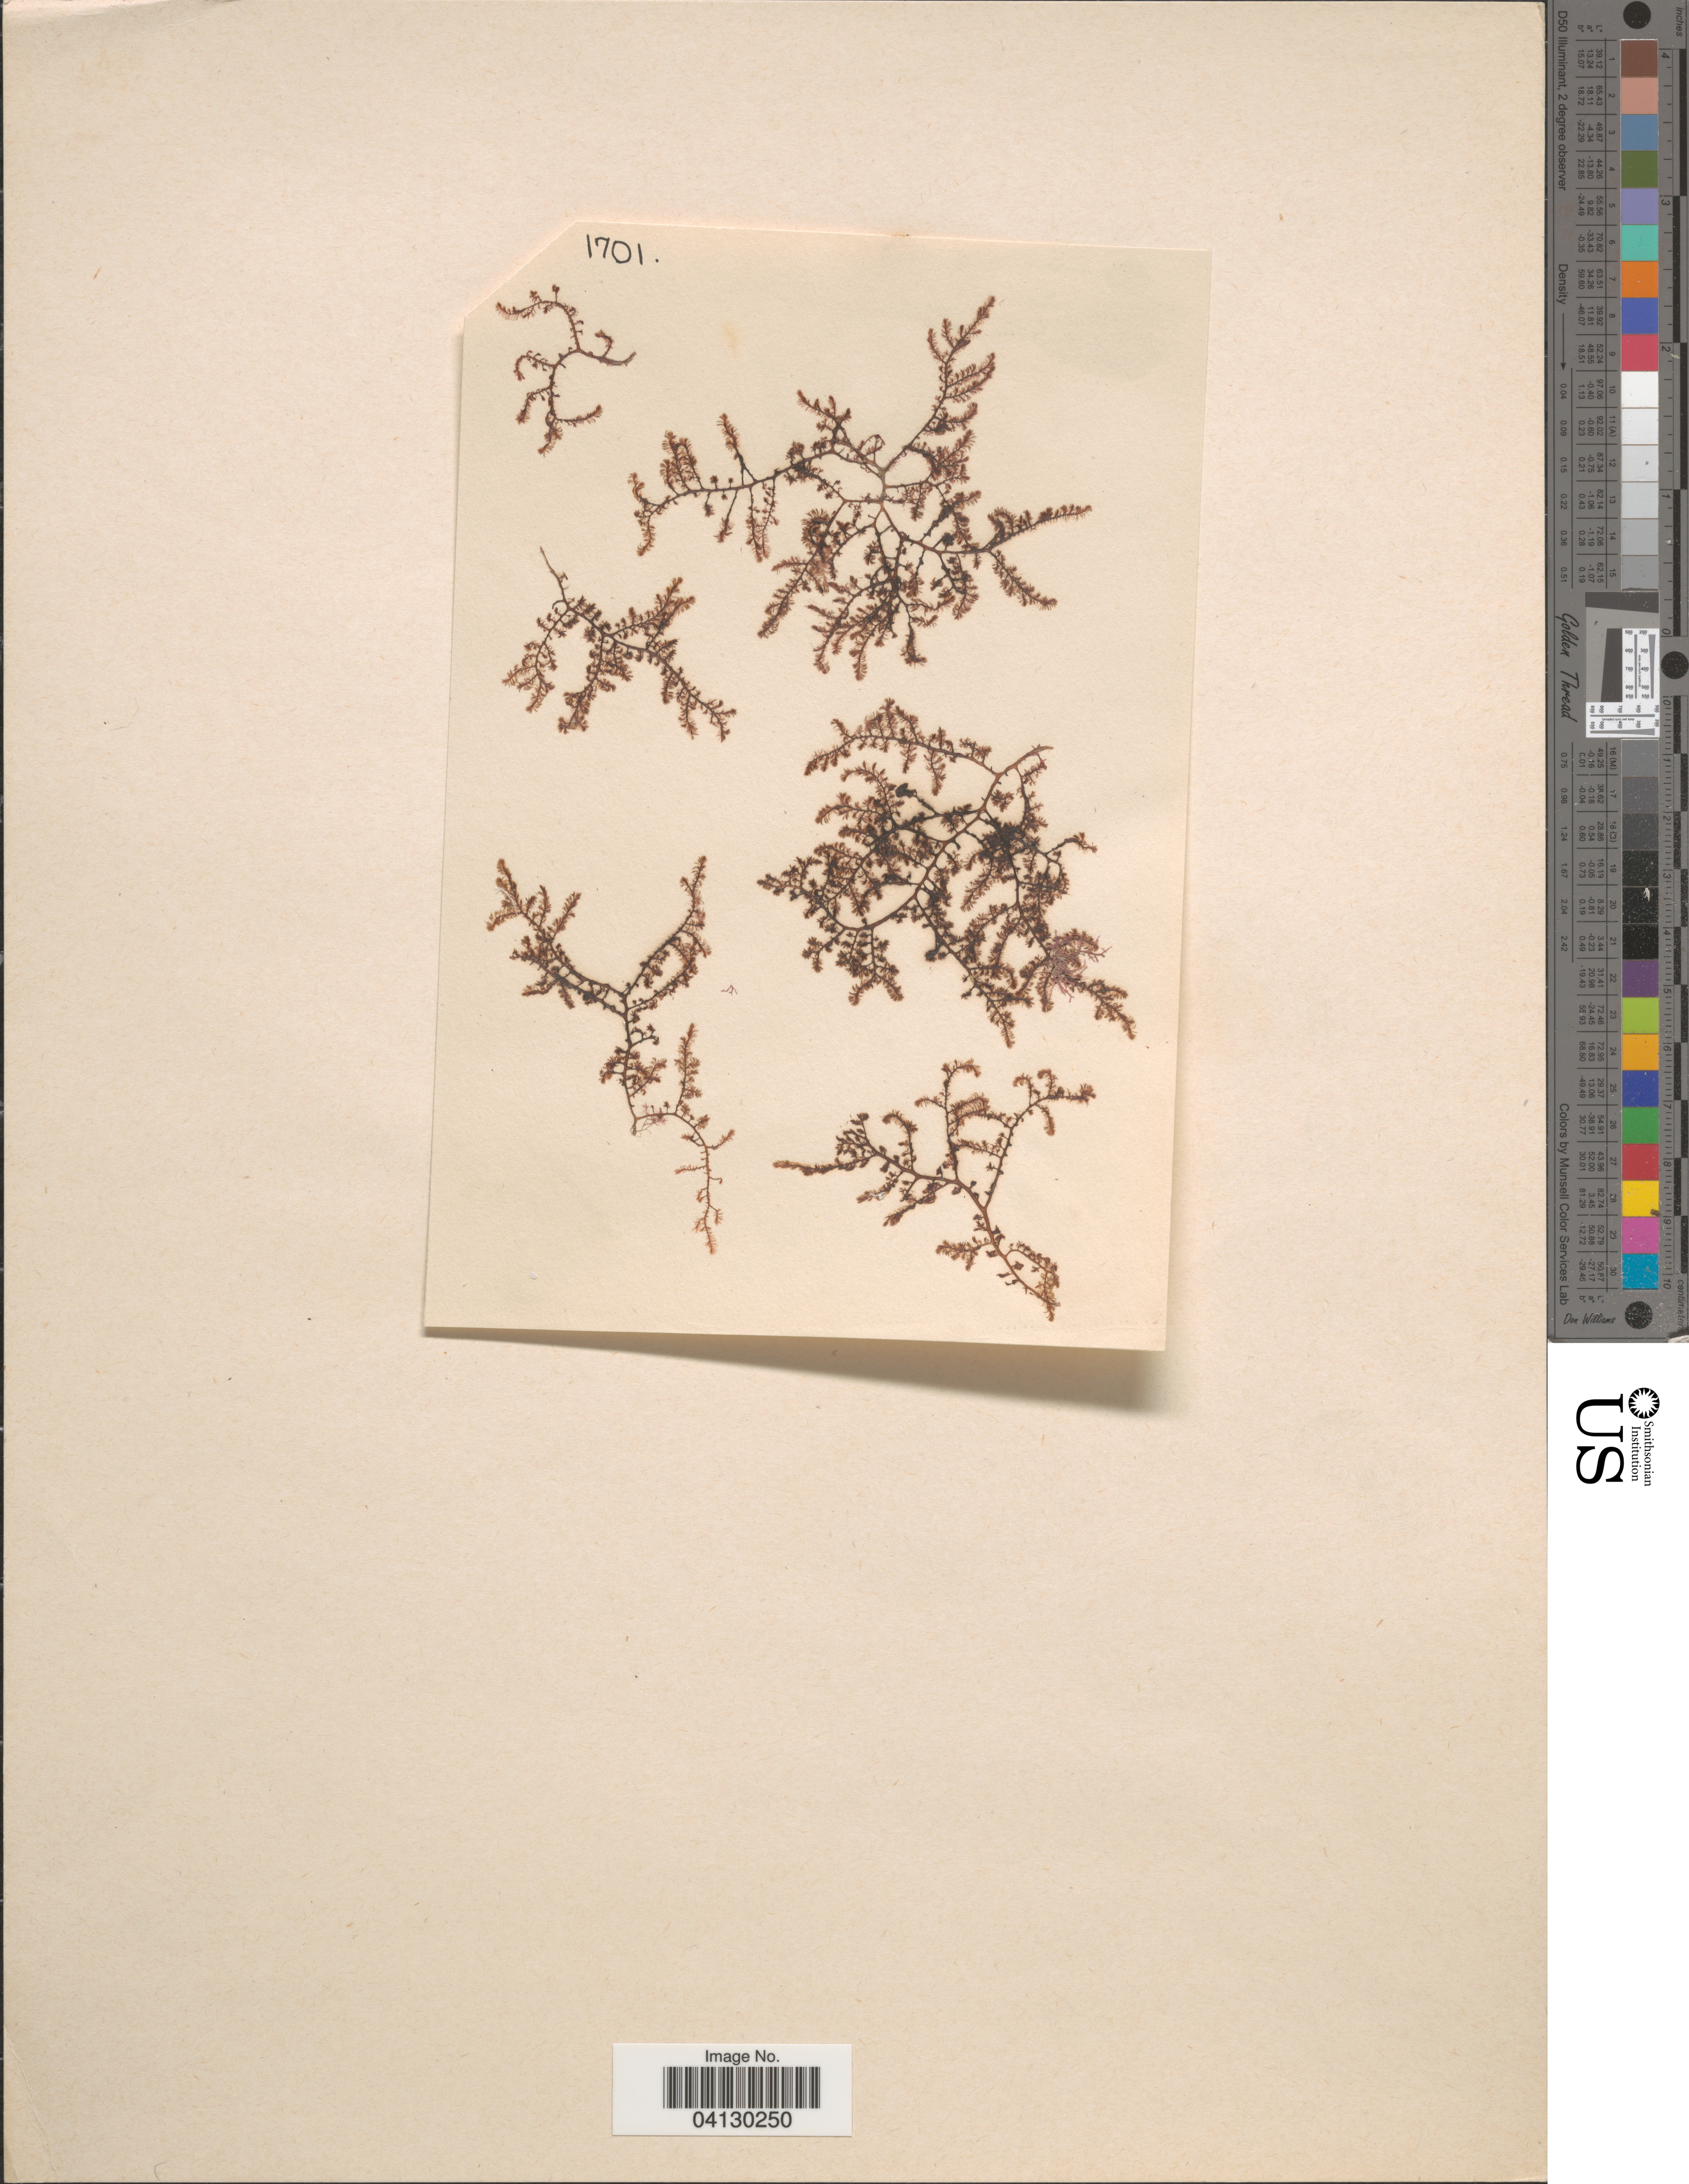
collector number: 1701